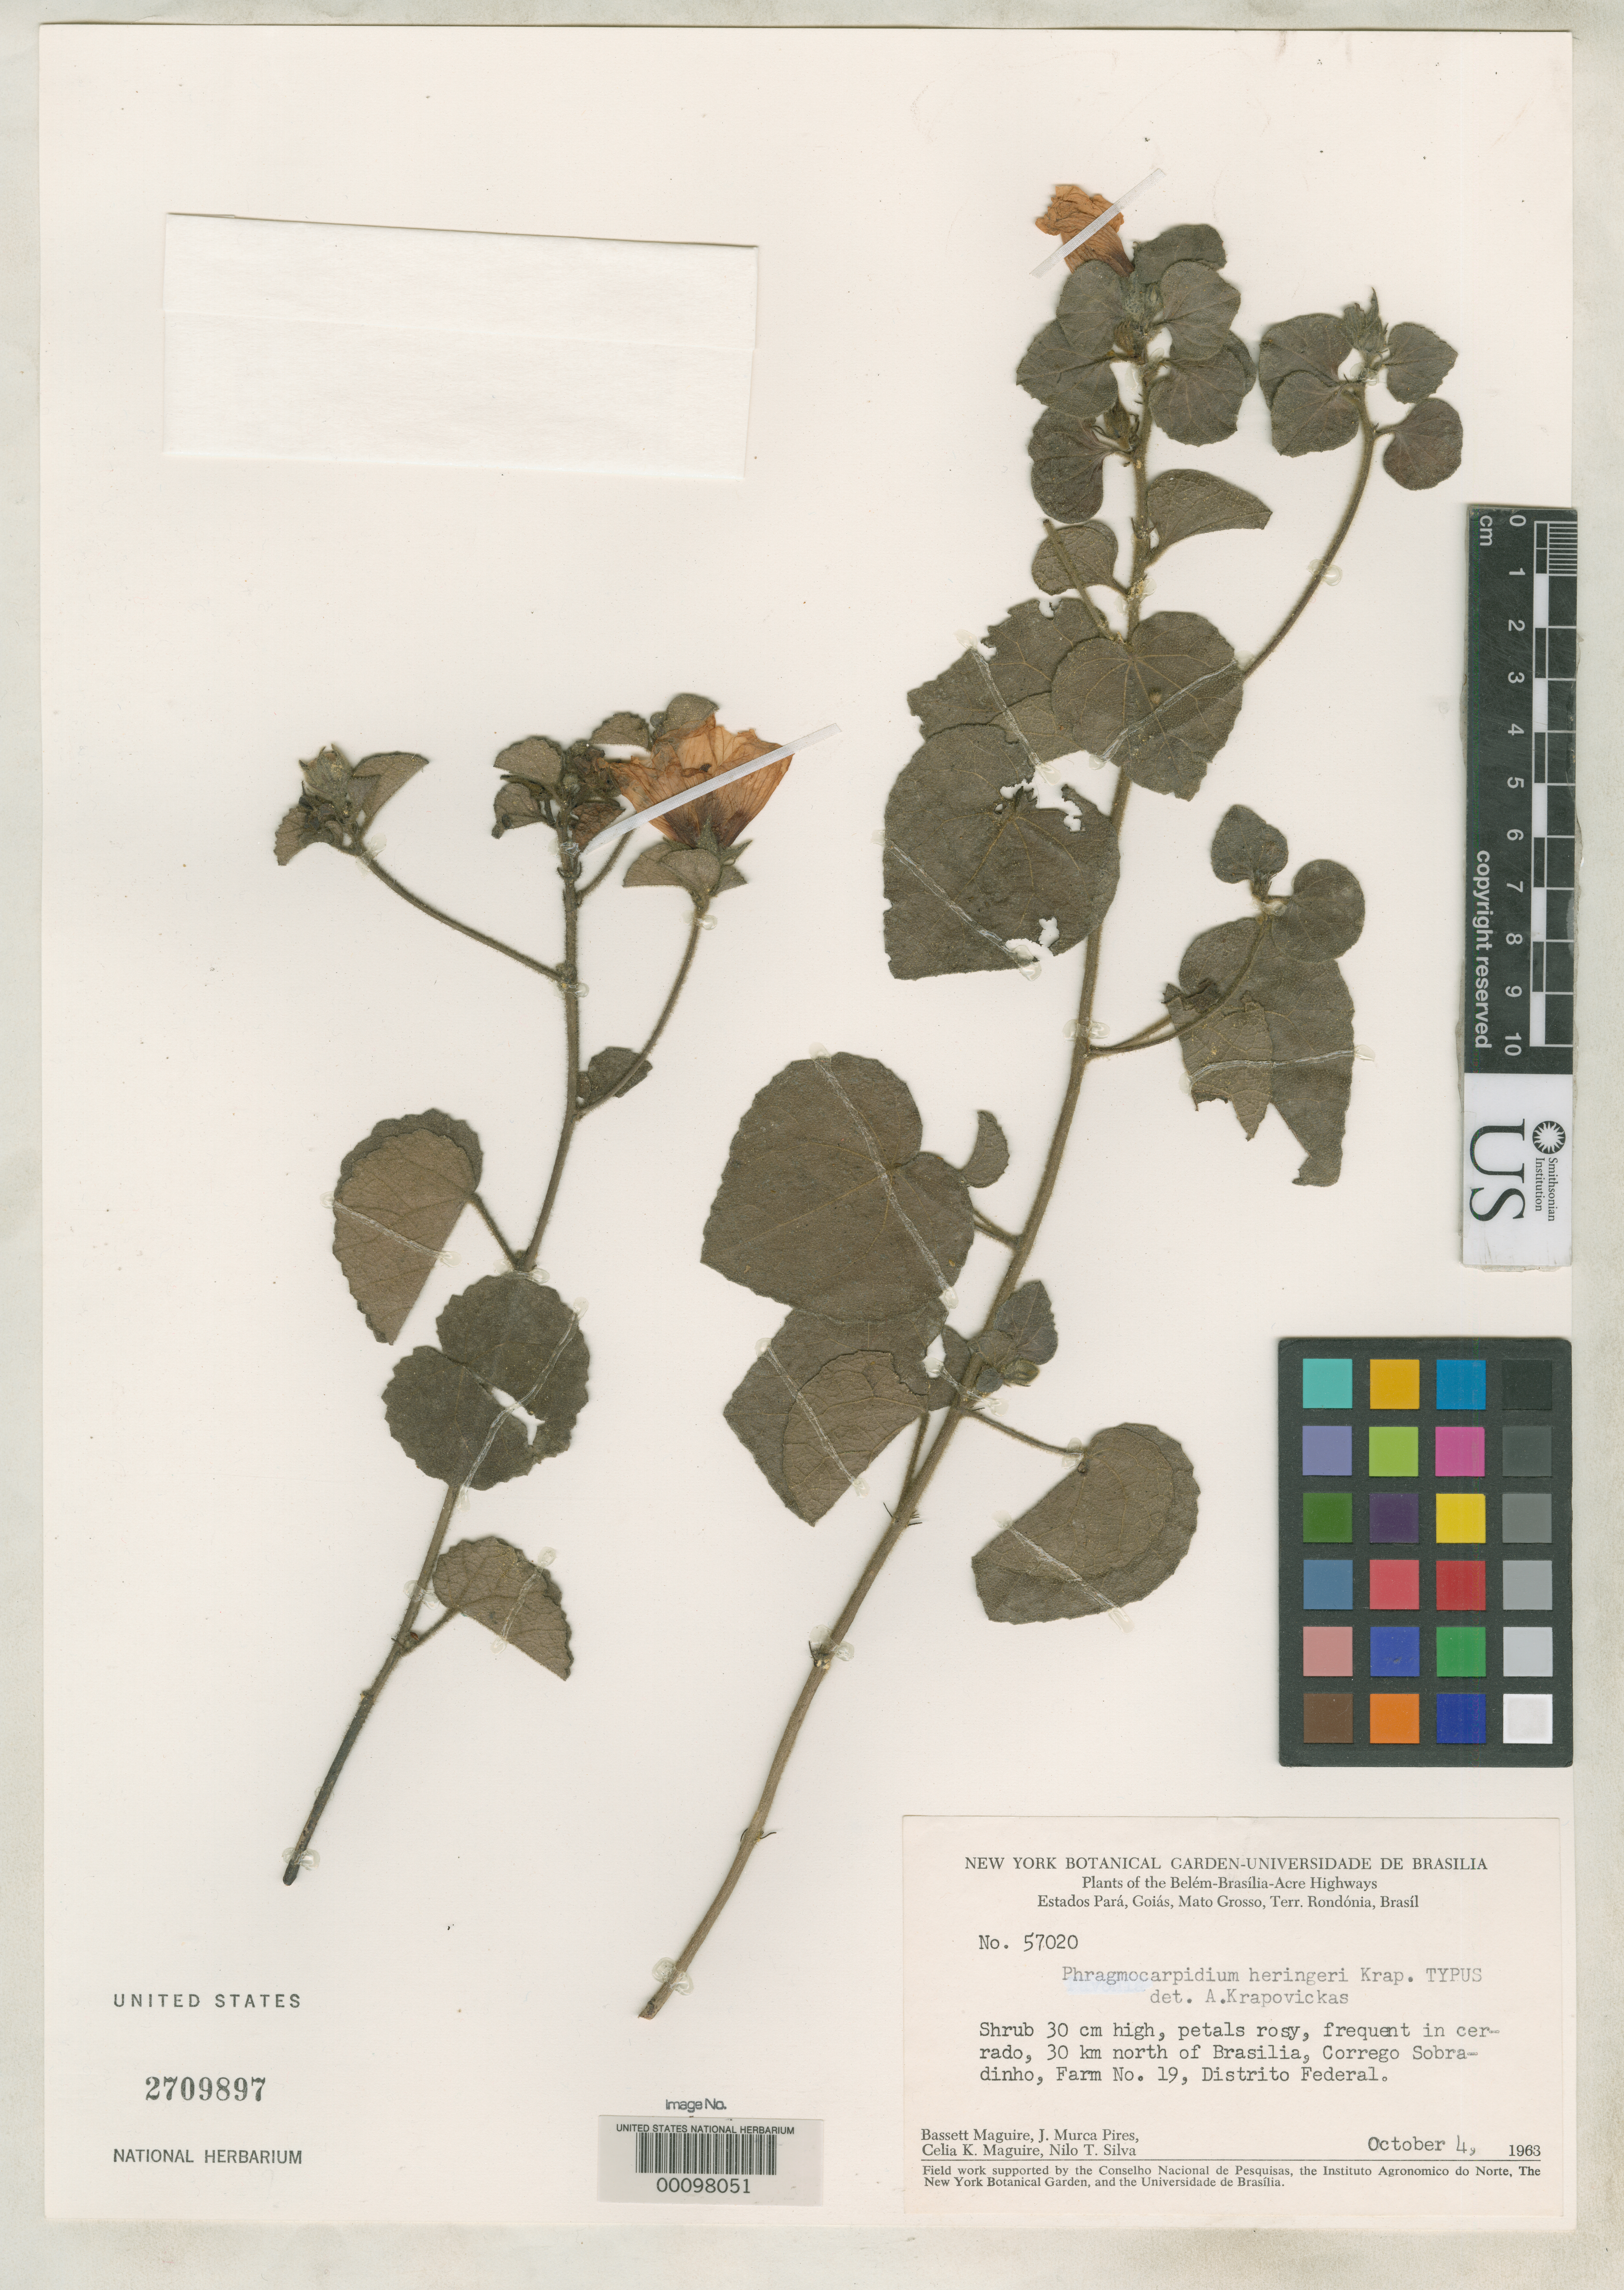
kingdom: Plantae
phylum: Tracheophyta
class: Magnoliopsida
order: Malvales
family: Malvaceae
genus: Phragmocarpidium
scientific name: Phragmocarpidium heringeri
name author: Krapov.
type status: Isotype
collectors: B. Maguire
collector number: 57020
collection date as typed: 04 Oct 1963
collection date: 1963-10-04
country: Brazil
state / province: Distrito Federal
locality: Corrego Sobradinho, 30 km. north of Brasilia.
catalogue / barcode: US 2709897